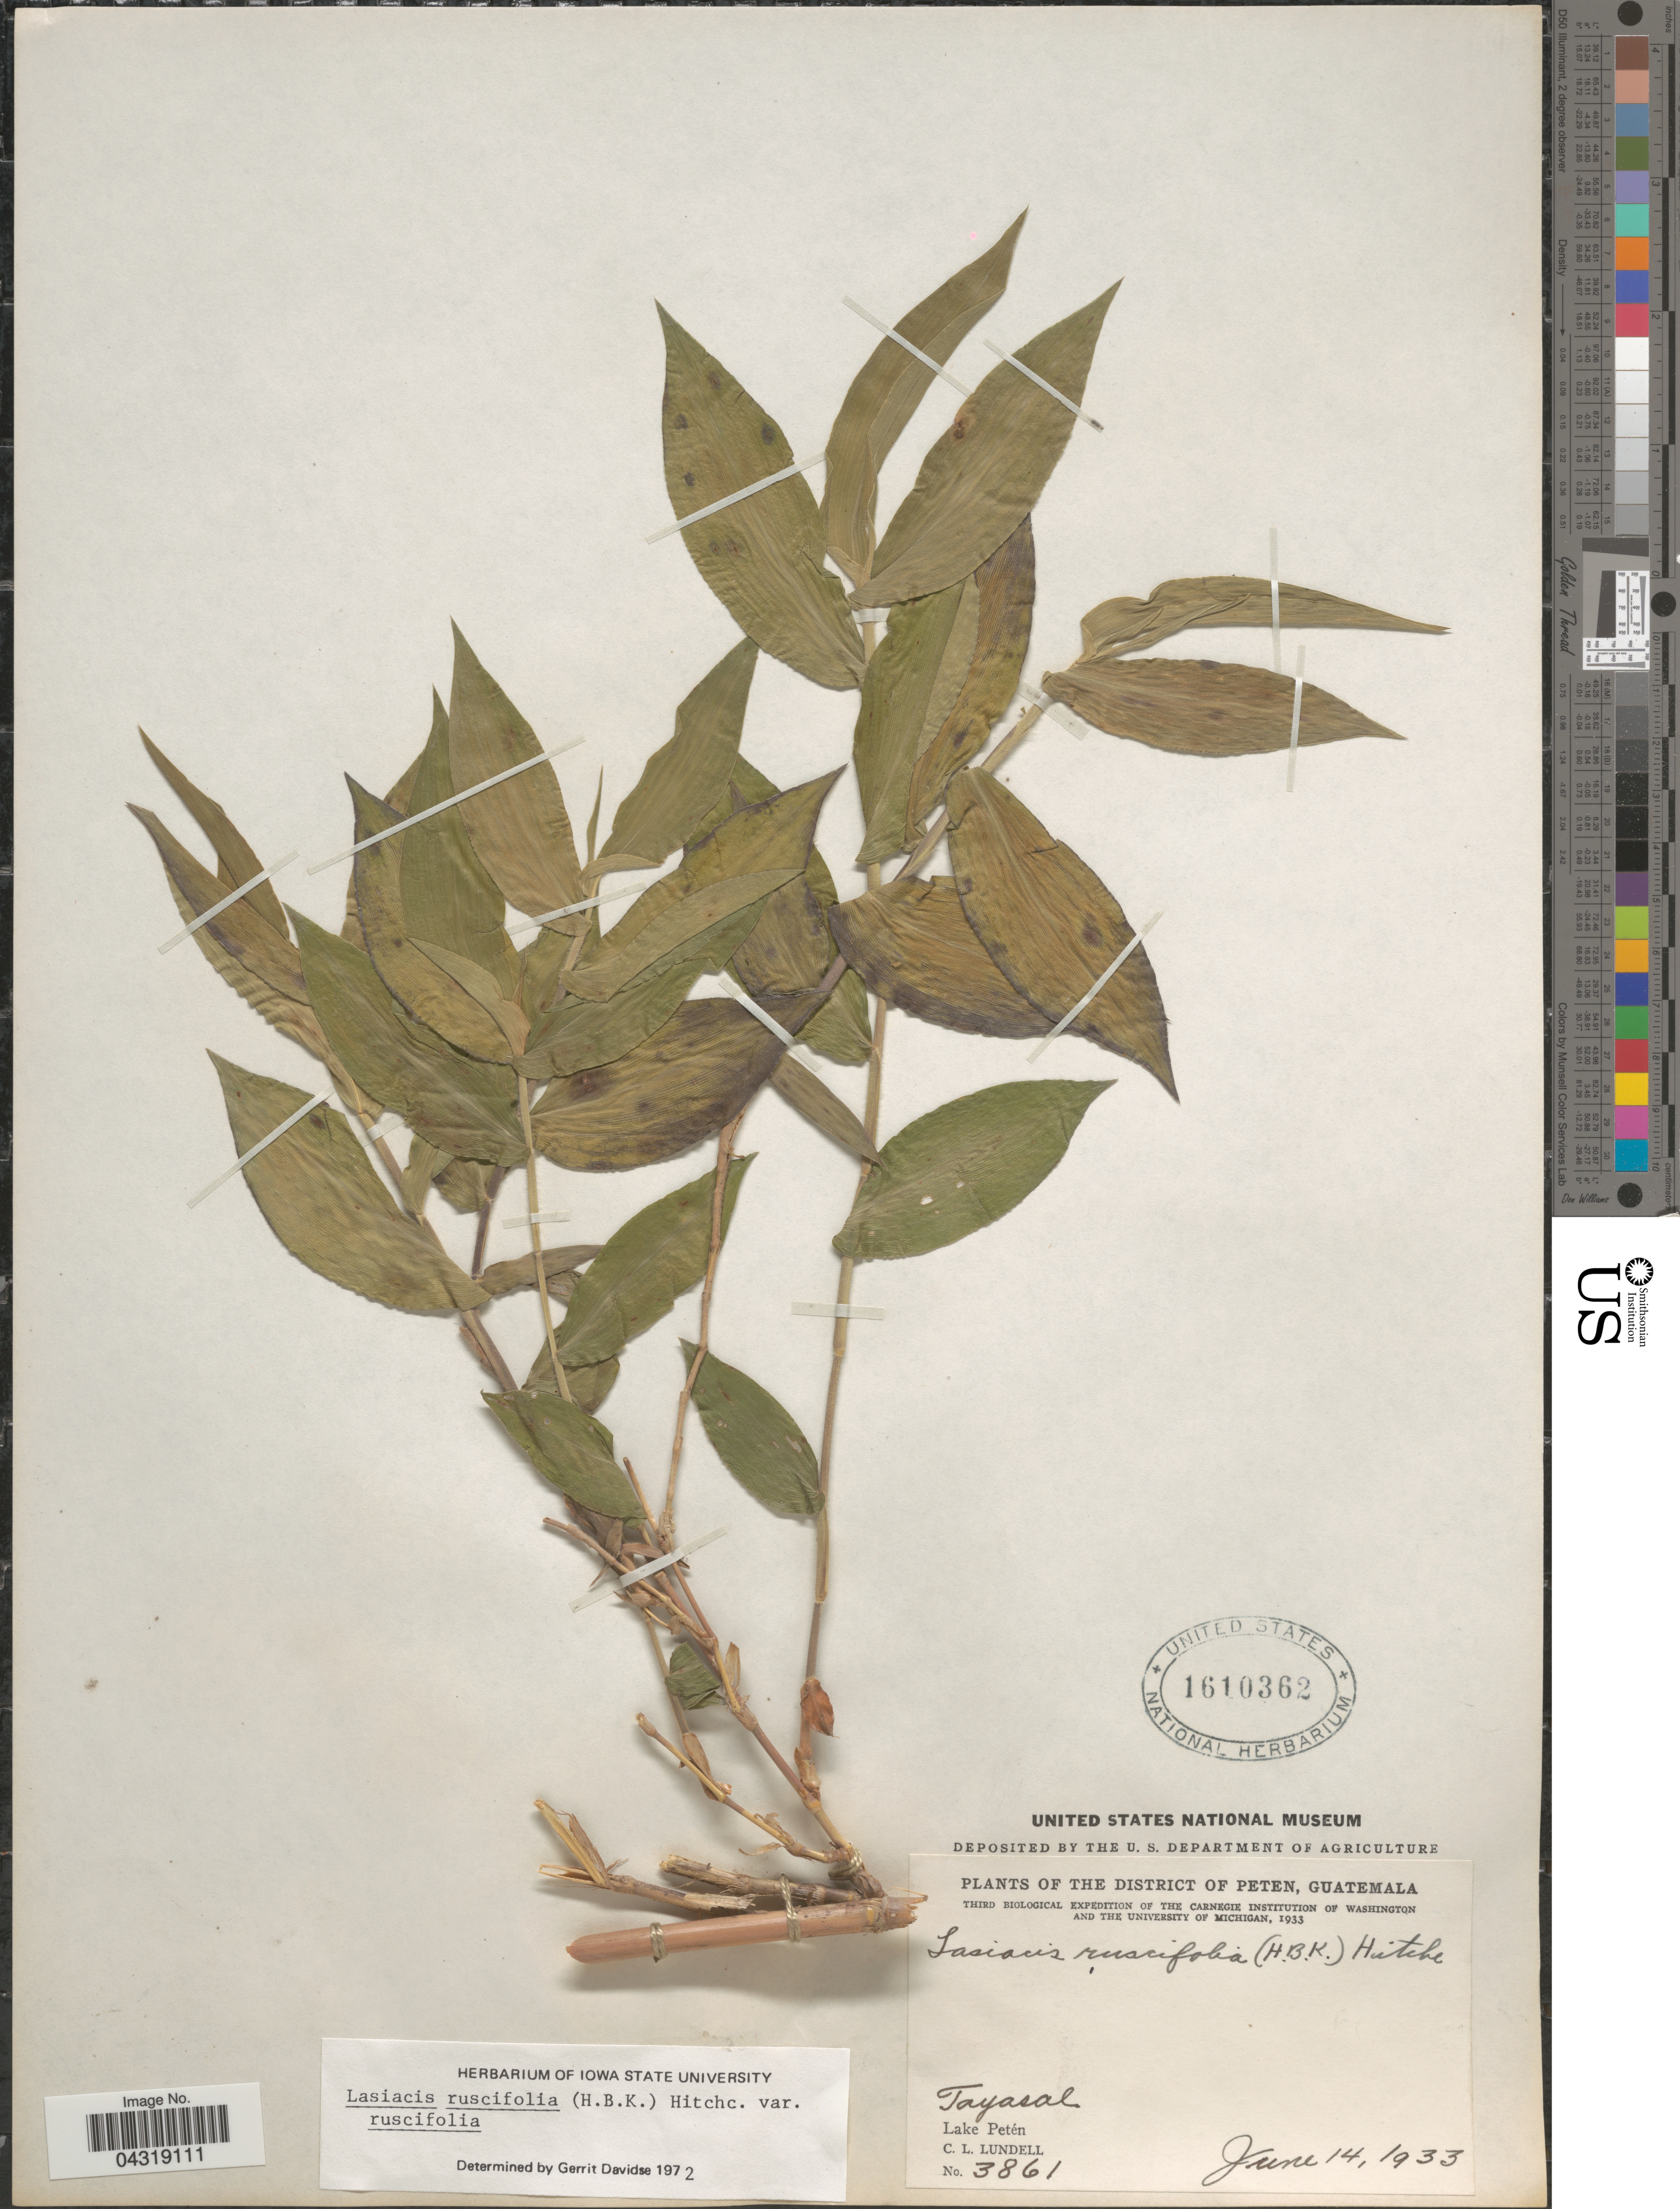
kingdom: Plantae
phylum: Tracheophyta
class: Liliopsida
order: Poales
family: Poaceae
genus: Lasiacis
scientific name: Lasiacis ruscifolia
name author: (Kunth) Hitchc.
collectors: C. L. Lundell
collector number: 3861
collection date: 1933-06-14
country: Guatemala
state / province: El Peten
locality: The District of Peten. Third Biological Expedition. Tayasal. Lake Petén.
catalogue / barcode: US 1610362